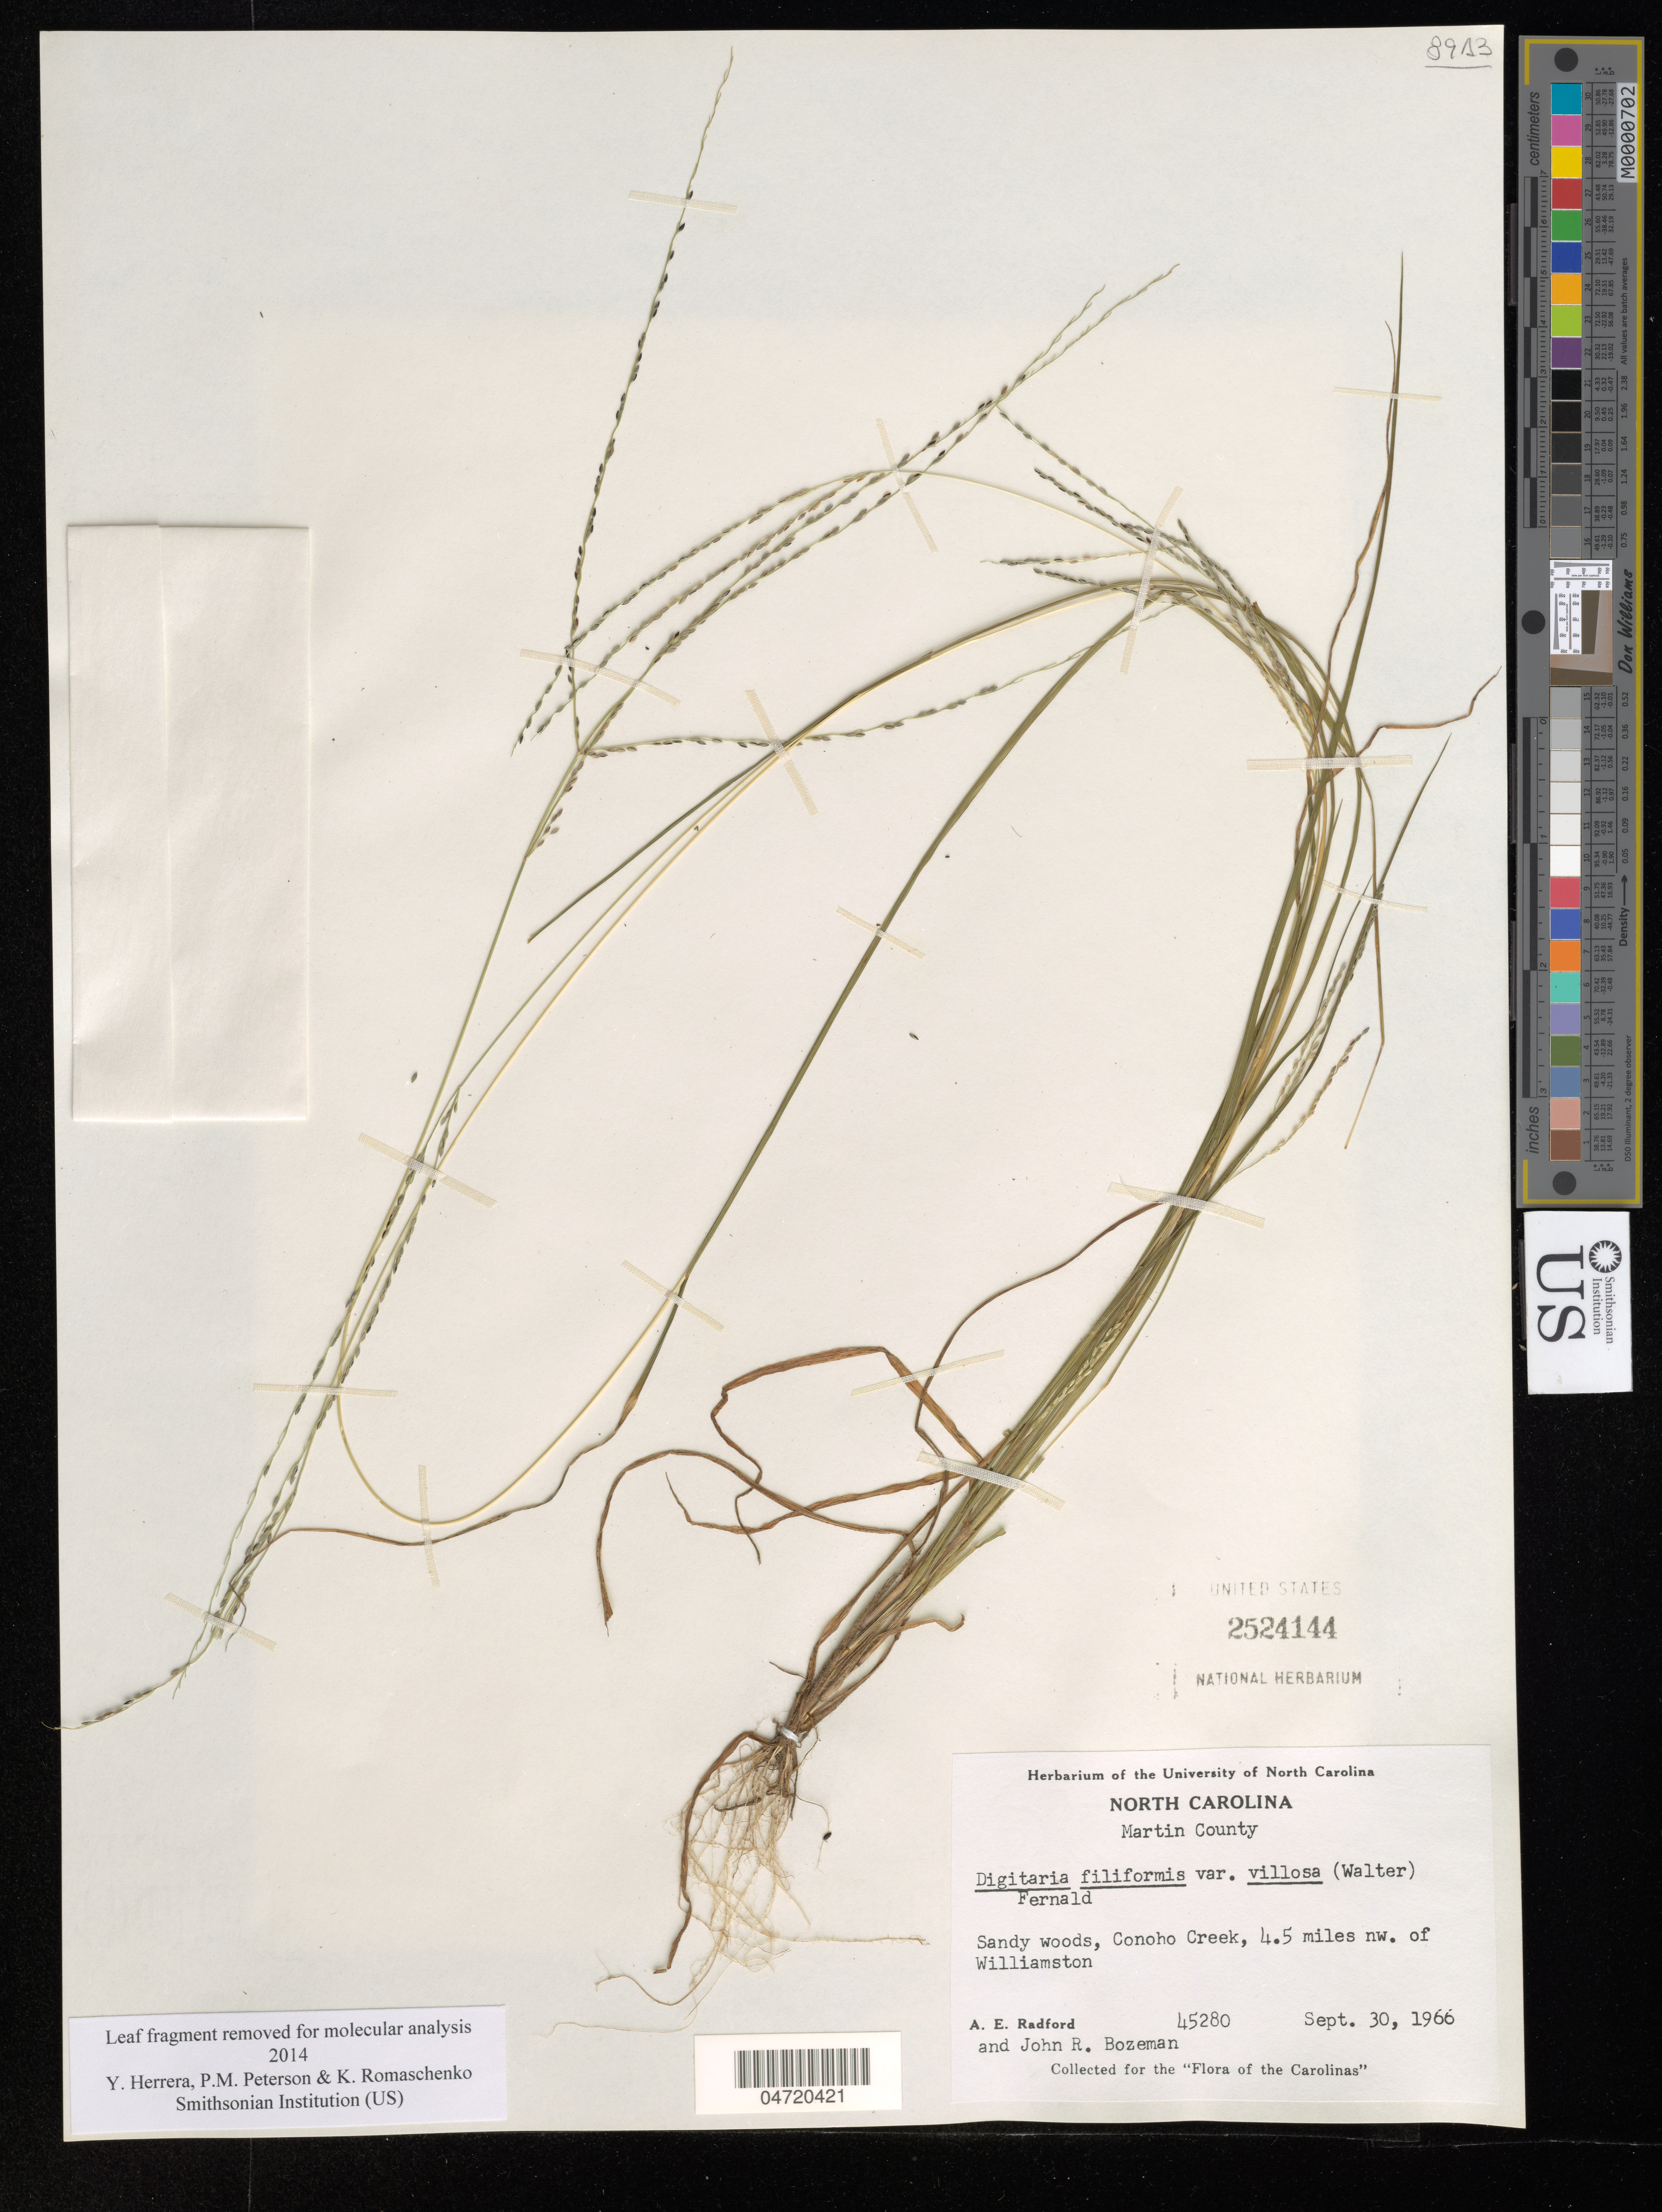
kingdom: Plantae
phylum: Tracheophyta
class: Liliopsida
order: Poales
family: Poaceae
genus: Digitaria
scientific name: Digitaria filiformis var. filiformis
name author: (L.) Koeler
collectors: A. E. Radford & J. R. Bozeman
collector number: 45280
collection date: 1966-09-30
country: United States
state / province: North Carolina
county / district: Martin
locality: Martin County. Sandy woods, Conoho Creek, 4.5 miles nw. of Williamston. The Carolinas.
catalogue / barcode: US 2524144